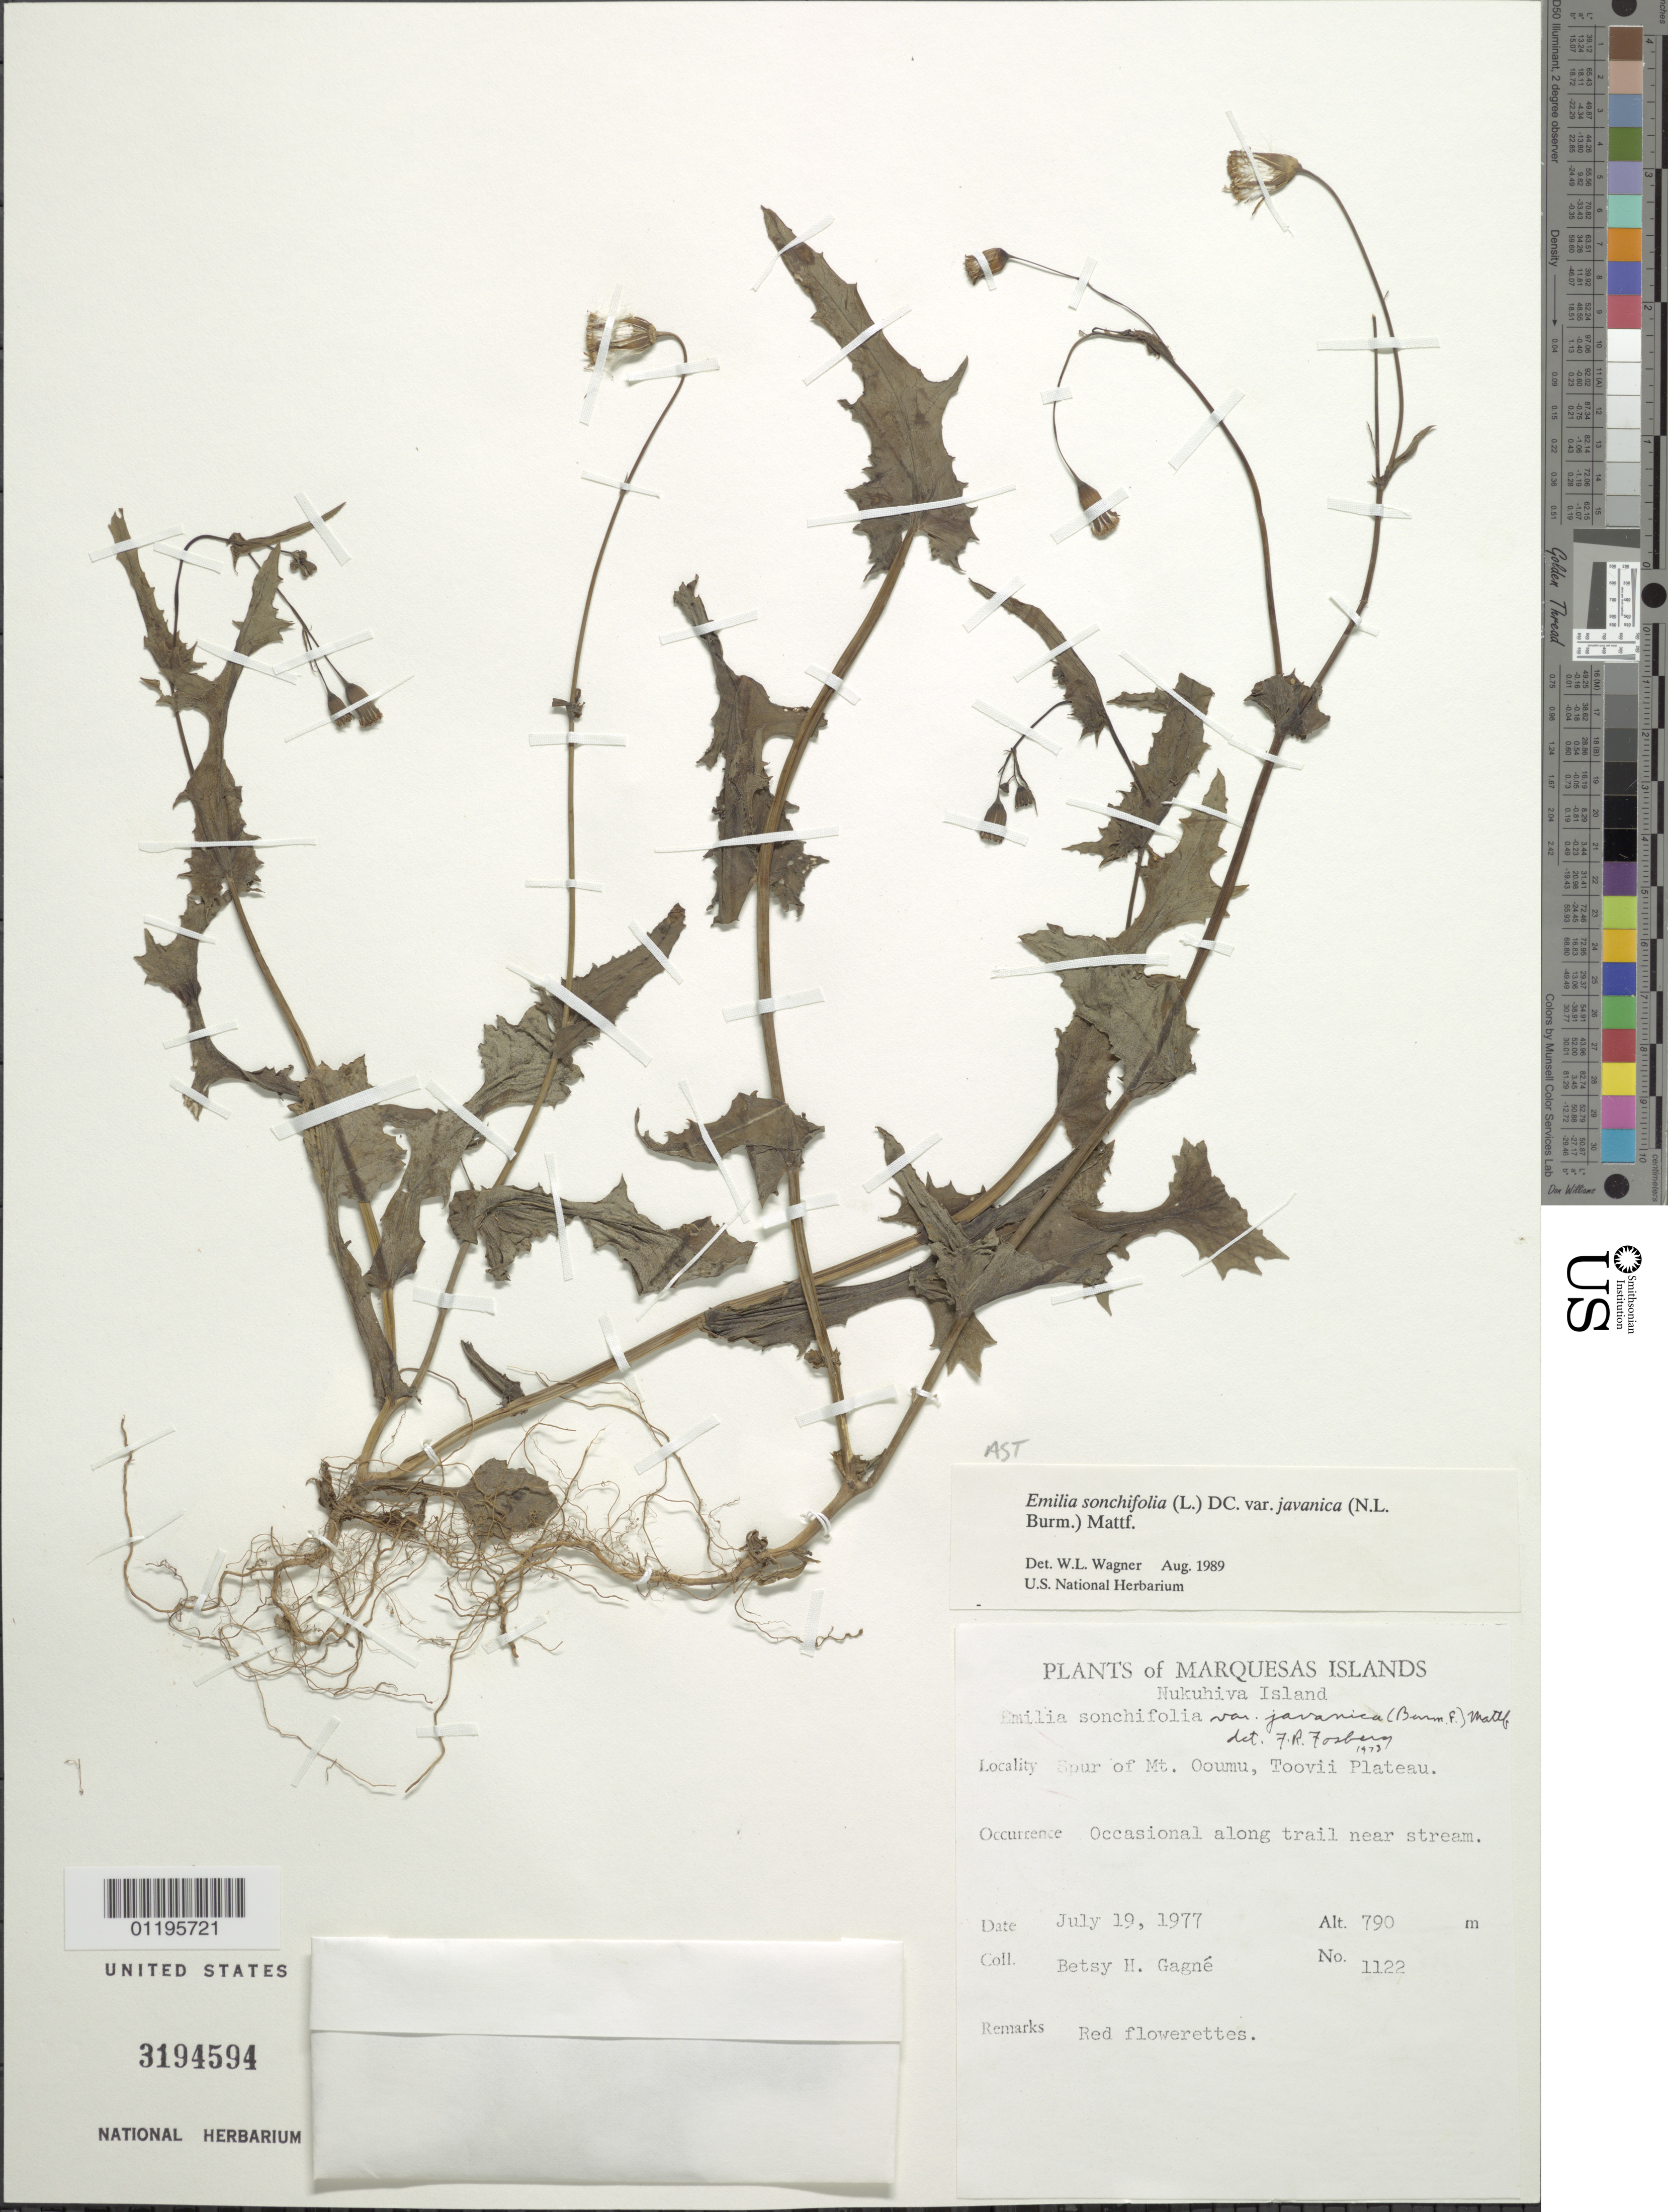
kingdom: Plantae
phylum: Tracheophyta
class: Magnoliopsida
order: Asterales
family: Asteraceae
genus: Emilia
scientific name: Emilia sonchifolia var. javanica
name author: (Burm. f.) Mattf.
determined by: Wagner, W. L., (BOT), Smithsonian Institution - National Museum of Natural History (UNITED STATES)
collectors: B. H. Gagné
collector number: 1122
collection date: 1977-07-19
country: French Polynesia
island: Nuku Hiva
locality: Toovii Plateau, spur of Mt. Ooumu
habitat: Along trail near stream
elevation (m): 790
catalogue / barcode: US 3194594